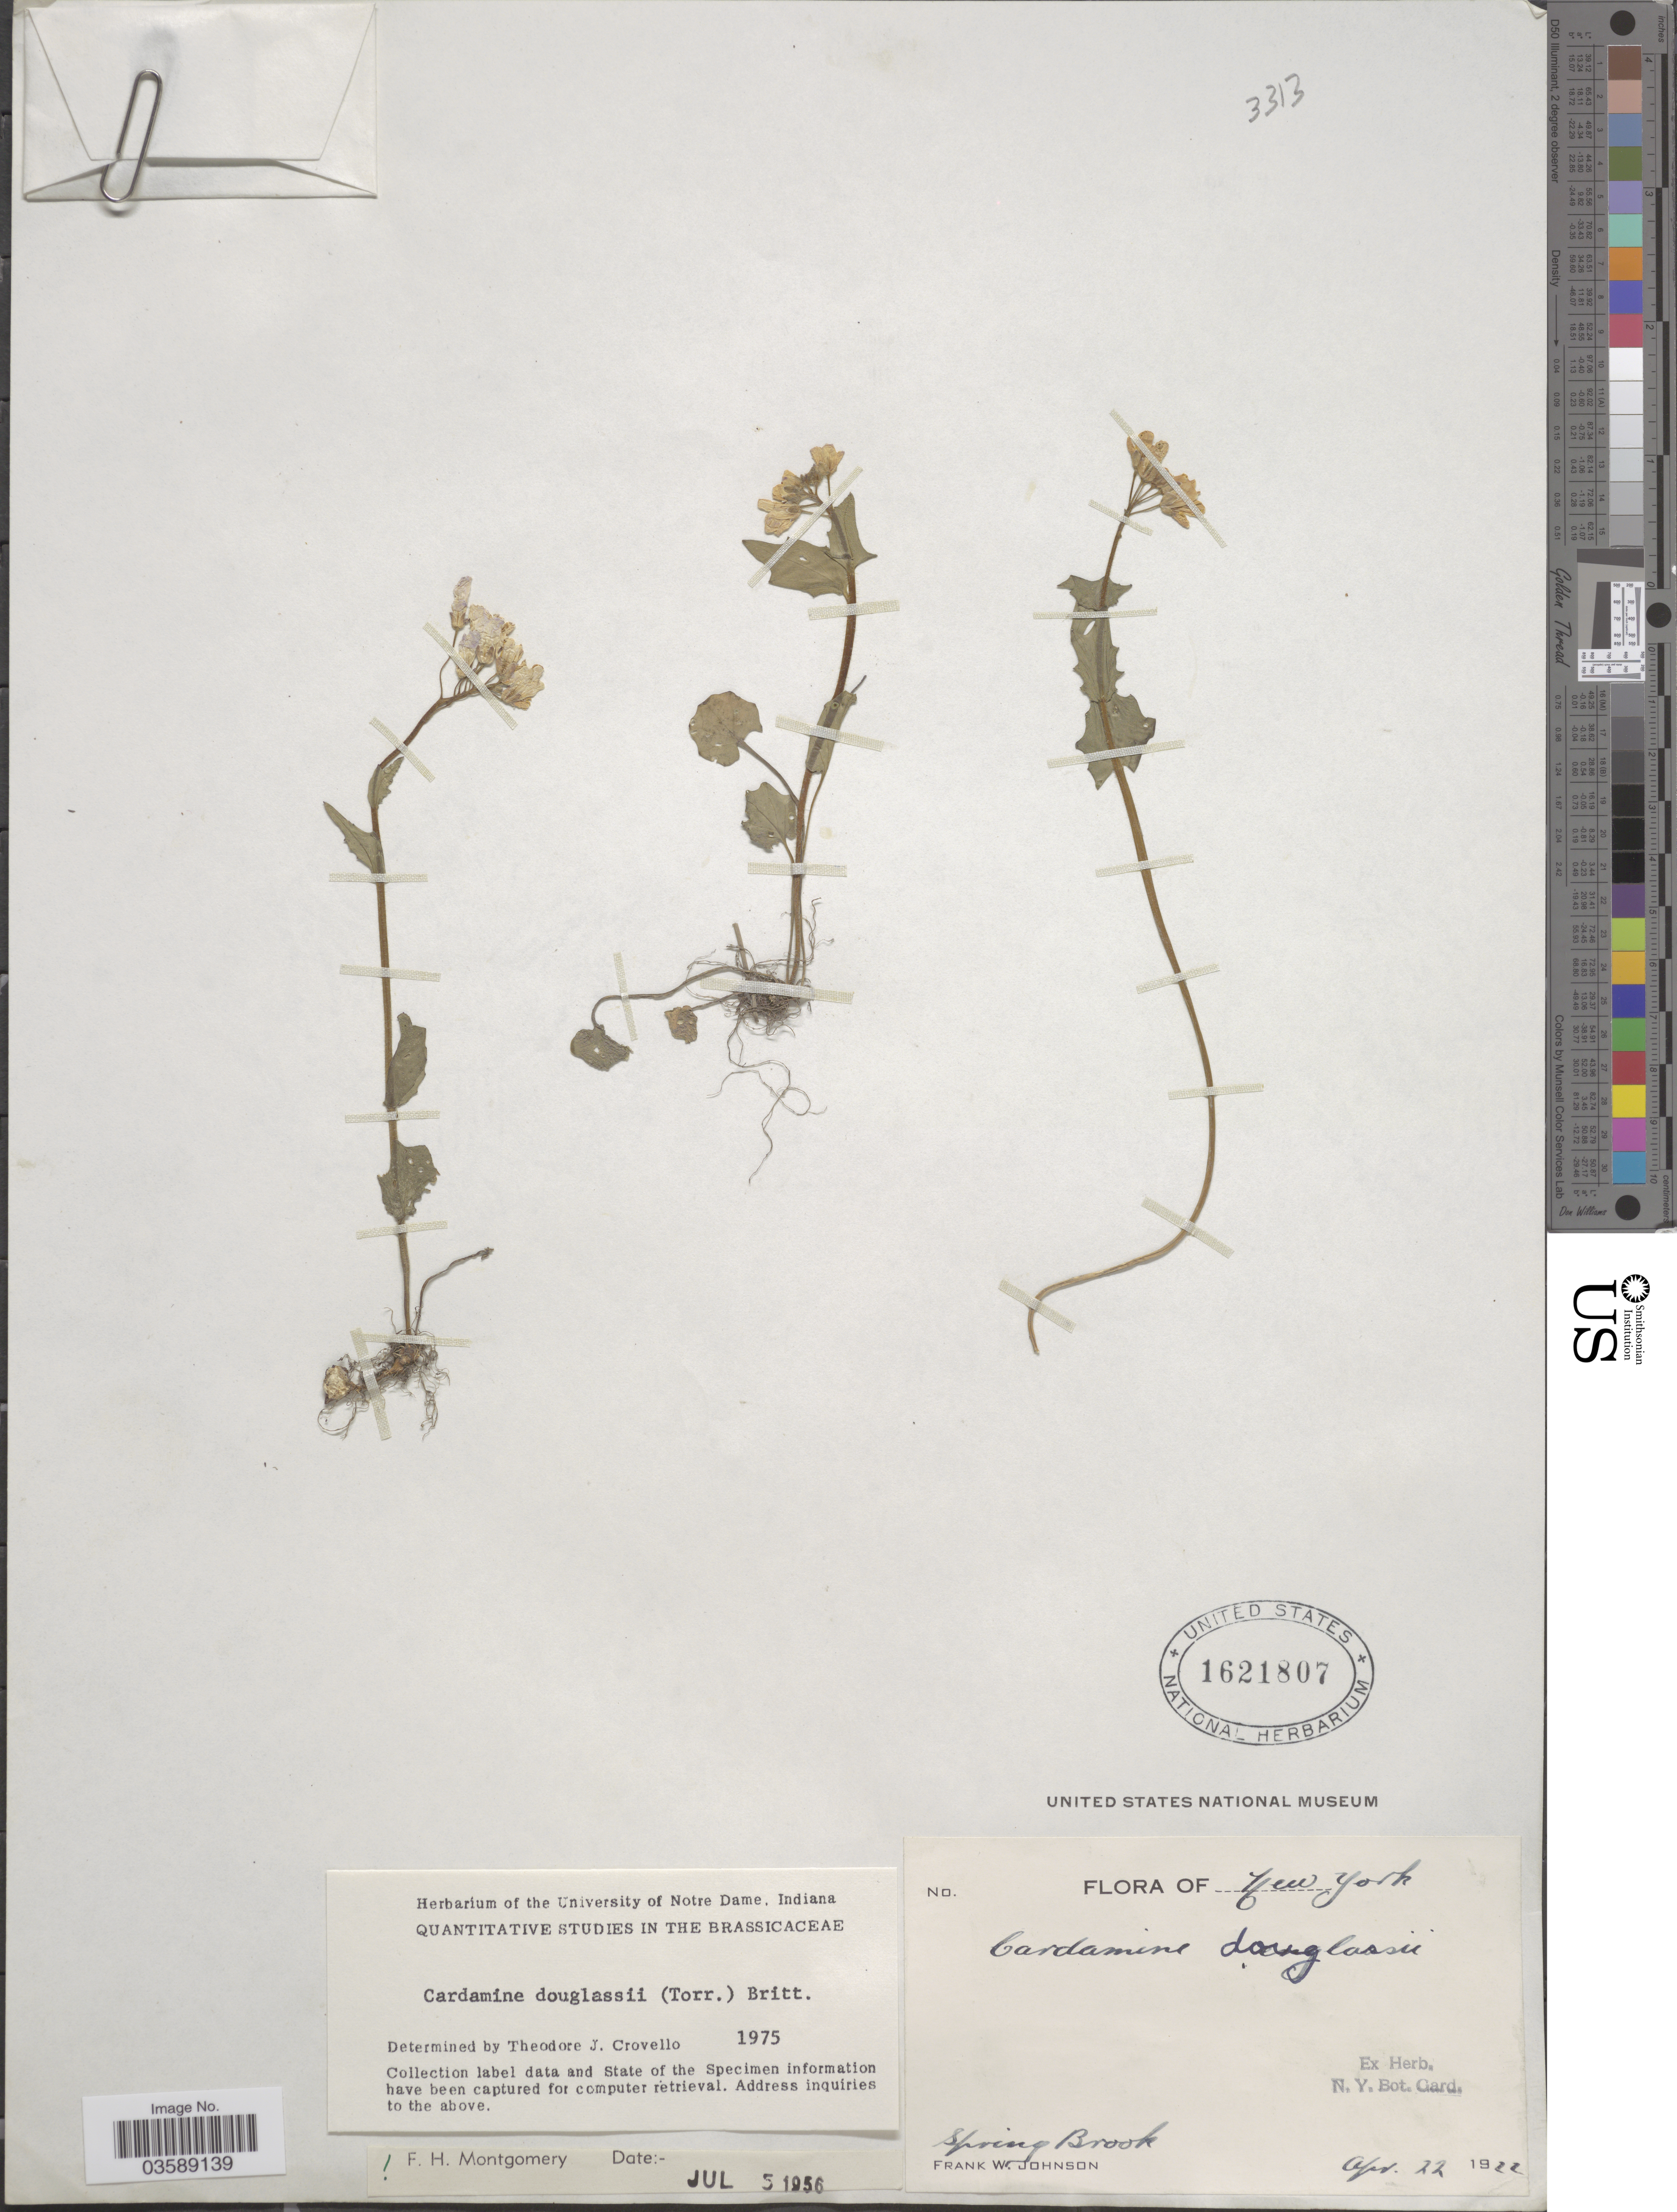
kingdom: Plantae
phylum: Tracheophyta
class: Magnoliopsida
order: Brassicales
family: Brassicaceae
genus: Cardamine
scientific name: Cardamine douglassii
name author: Britton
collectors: F. W. Johnson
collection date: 1922-04-22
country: United States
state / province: New York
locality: Spring Brook.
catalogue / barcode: US 1621807